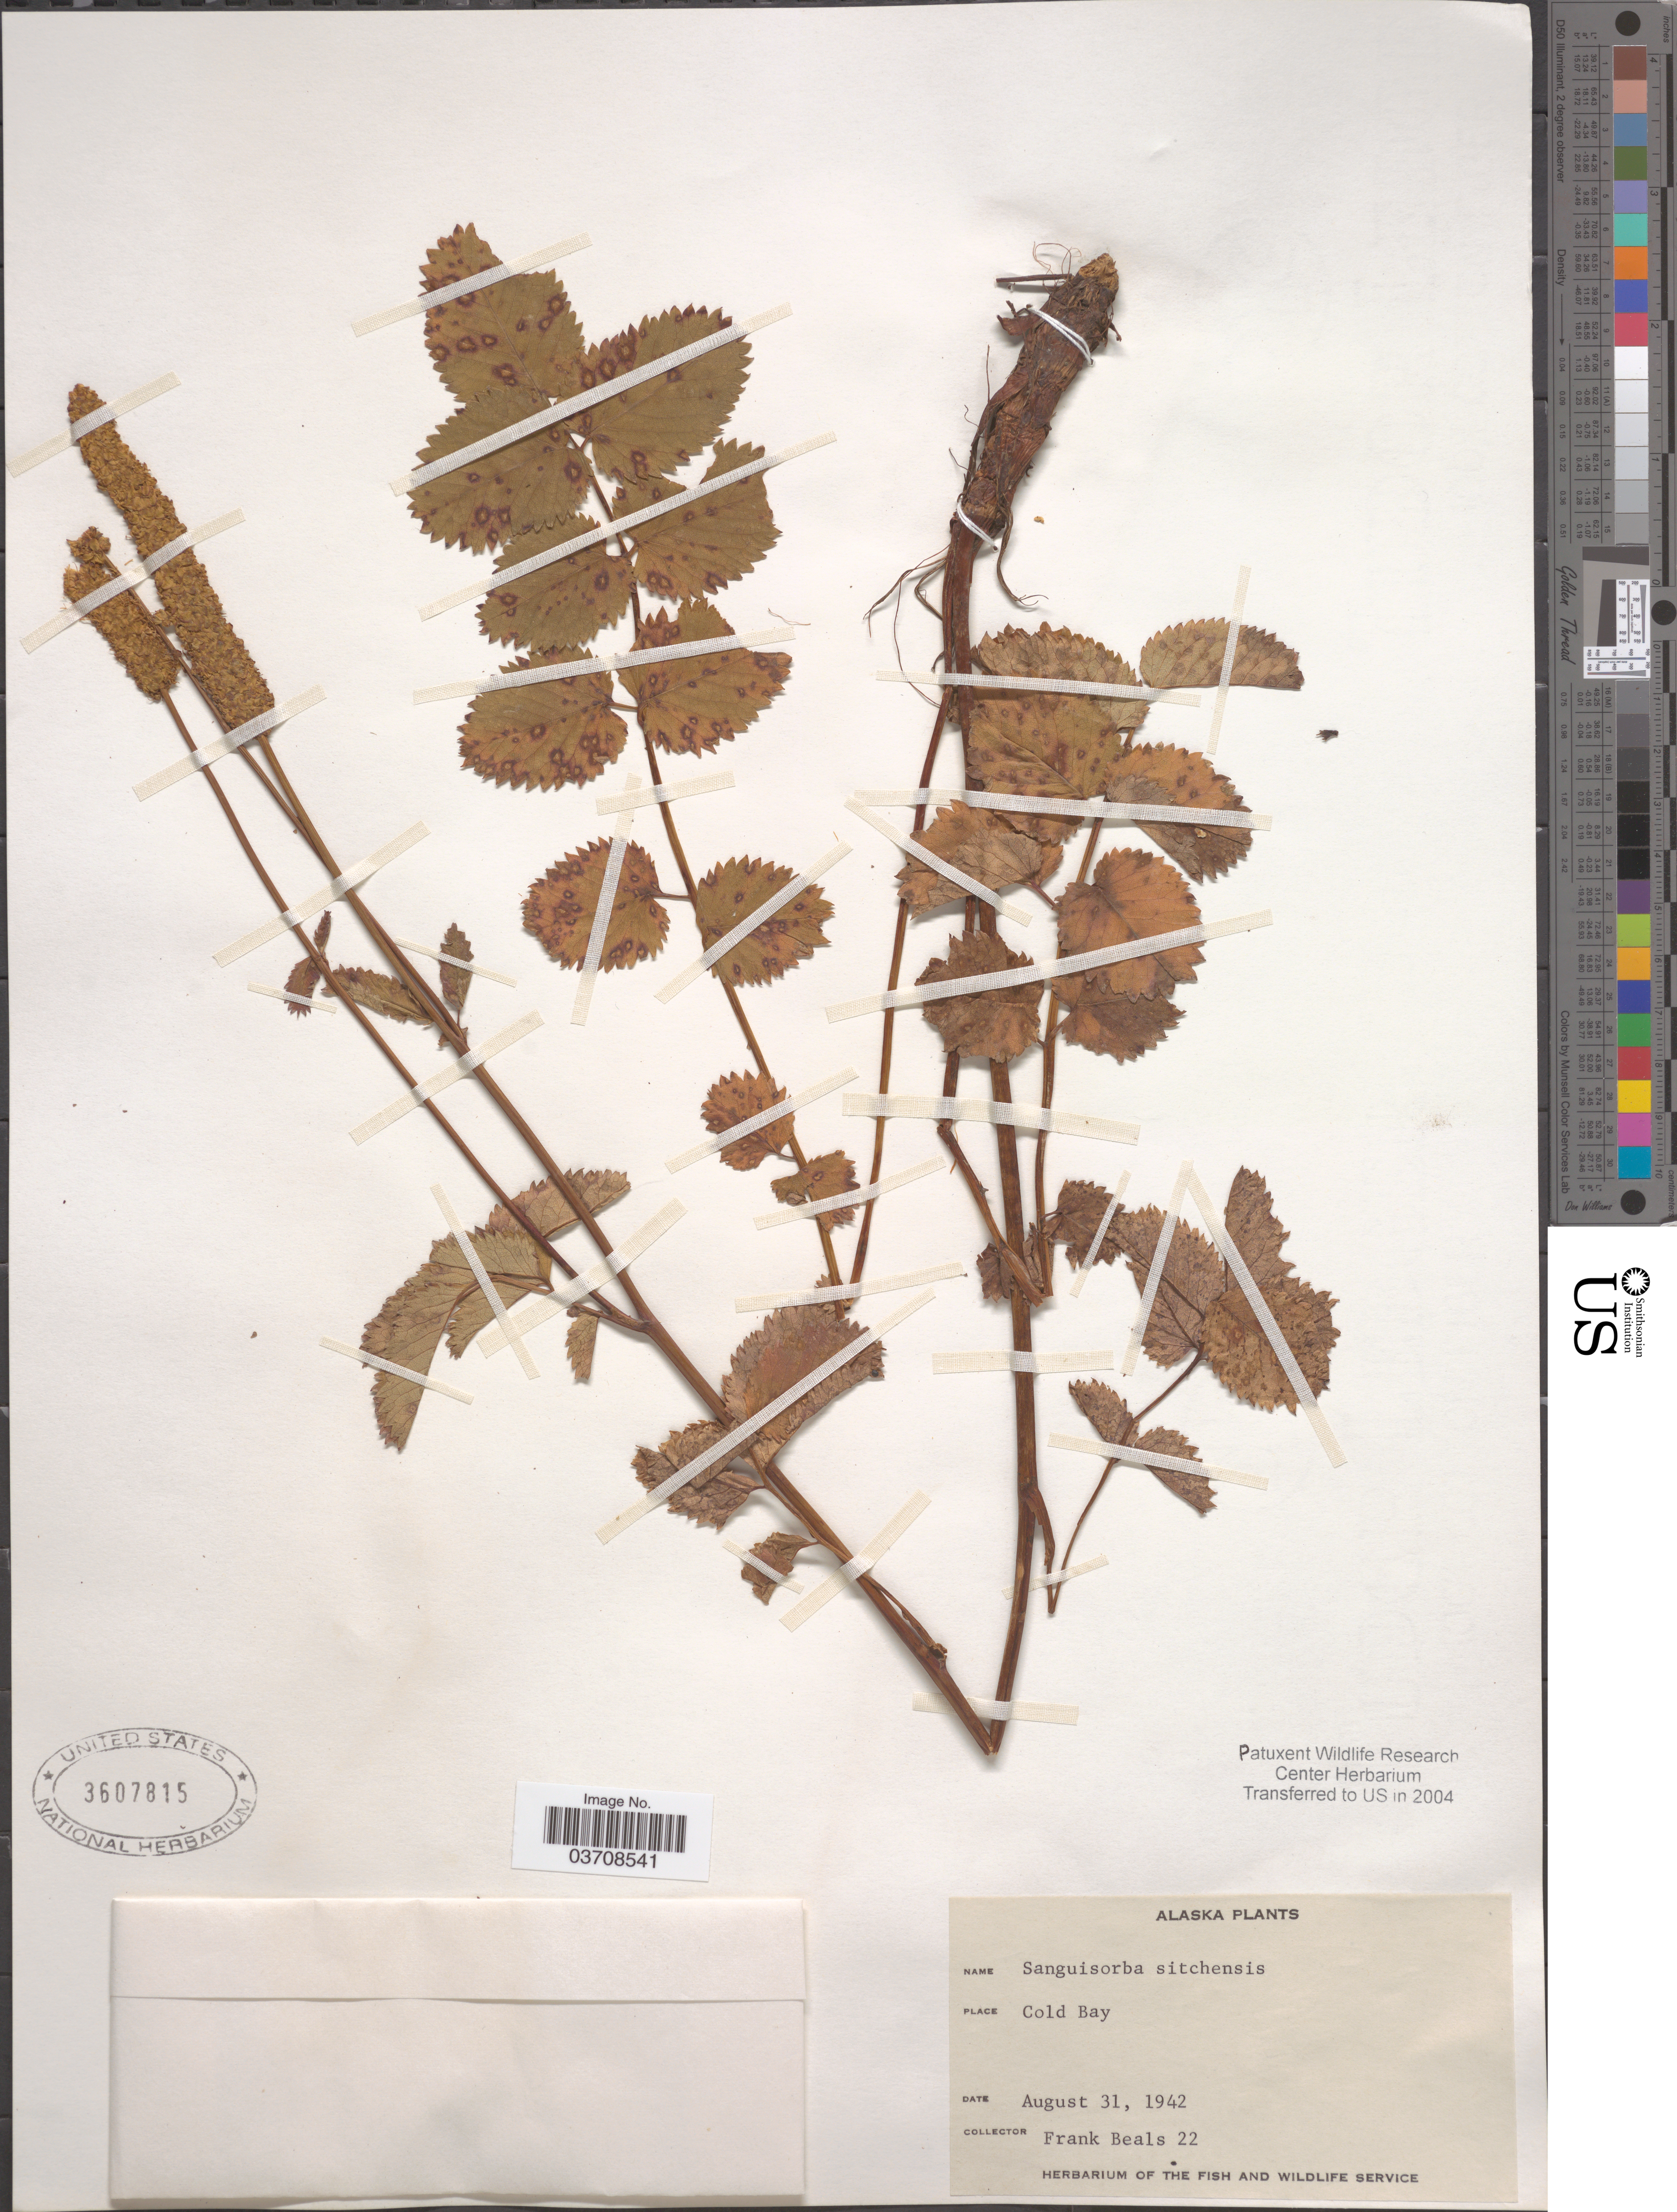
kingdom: Plantae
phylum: Tracheophyta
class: Magnoliopsida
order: Rosales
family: Rosaceae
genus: Sanguisorba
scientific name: Sanguisorba stipulata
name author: Raf.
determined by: Strong, Mark T., (BOT), Smithsonian Institution - National Museum of Natural History (UNITED STATES)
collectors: F. Beals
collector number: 22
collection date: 1942-08-31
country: United States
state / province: Alaska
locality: Cold Bay.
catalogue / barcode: US 3607815